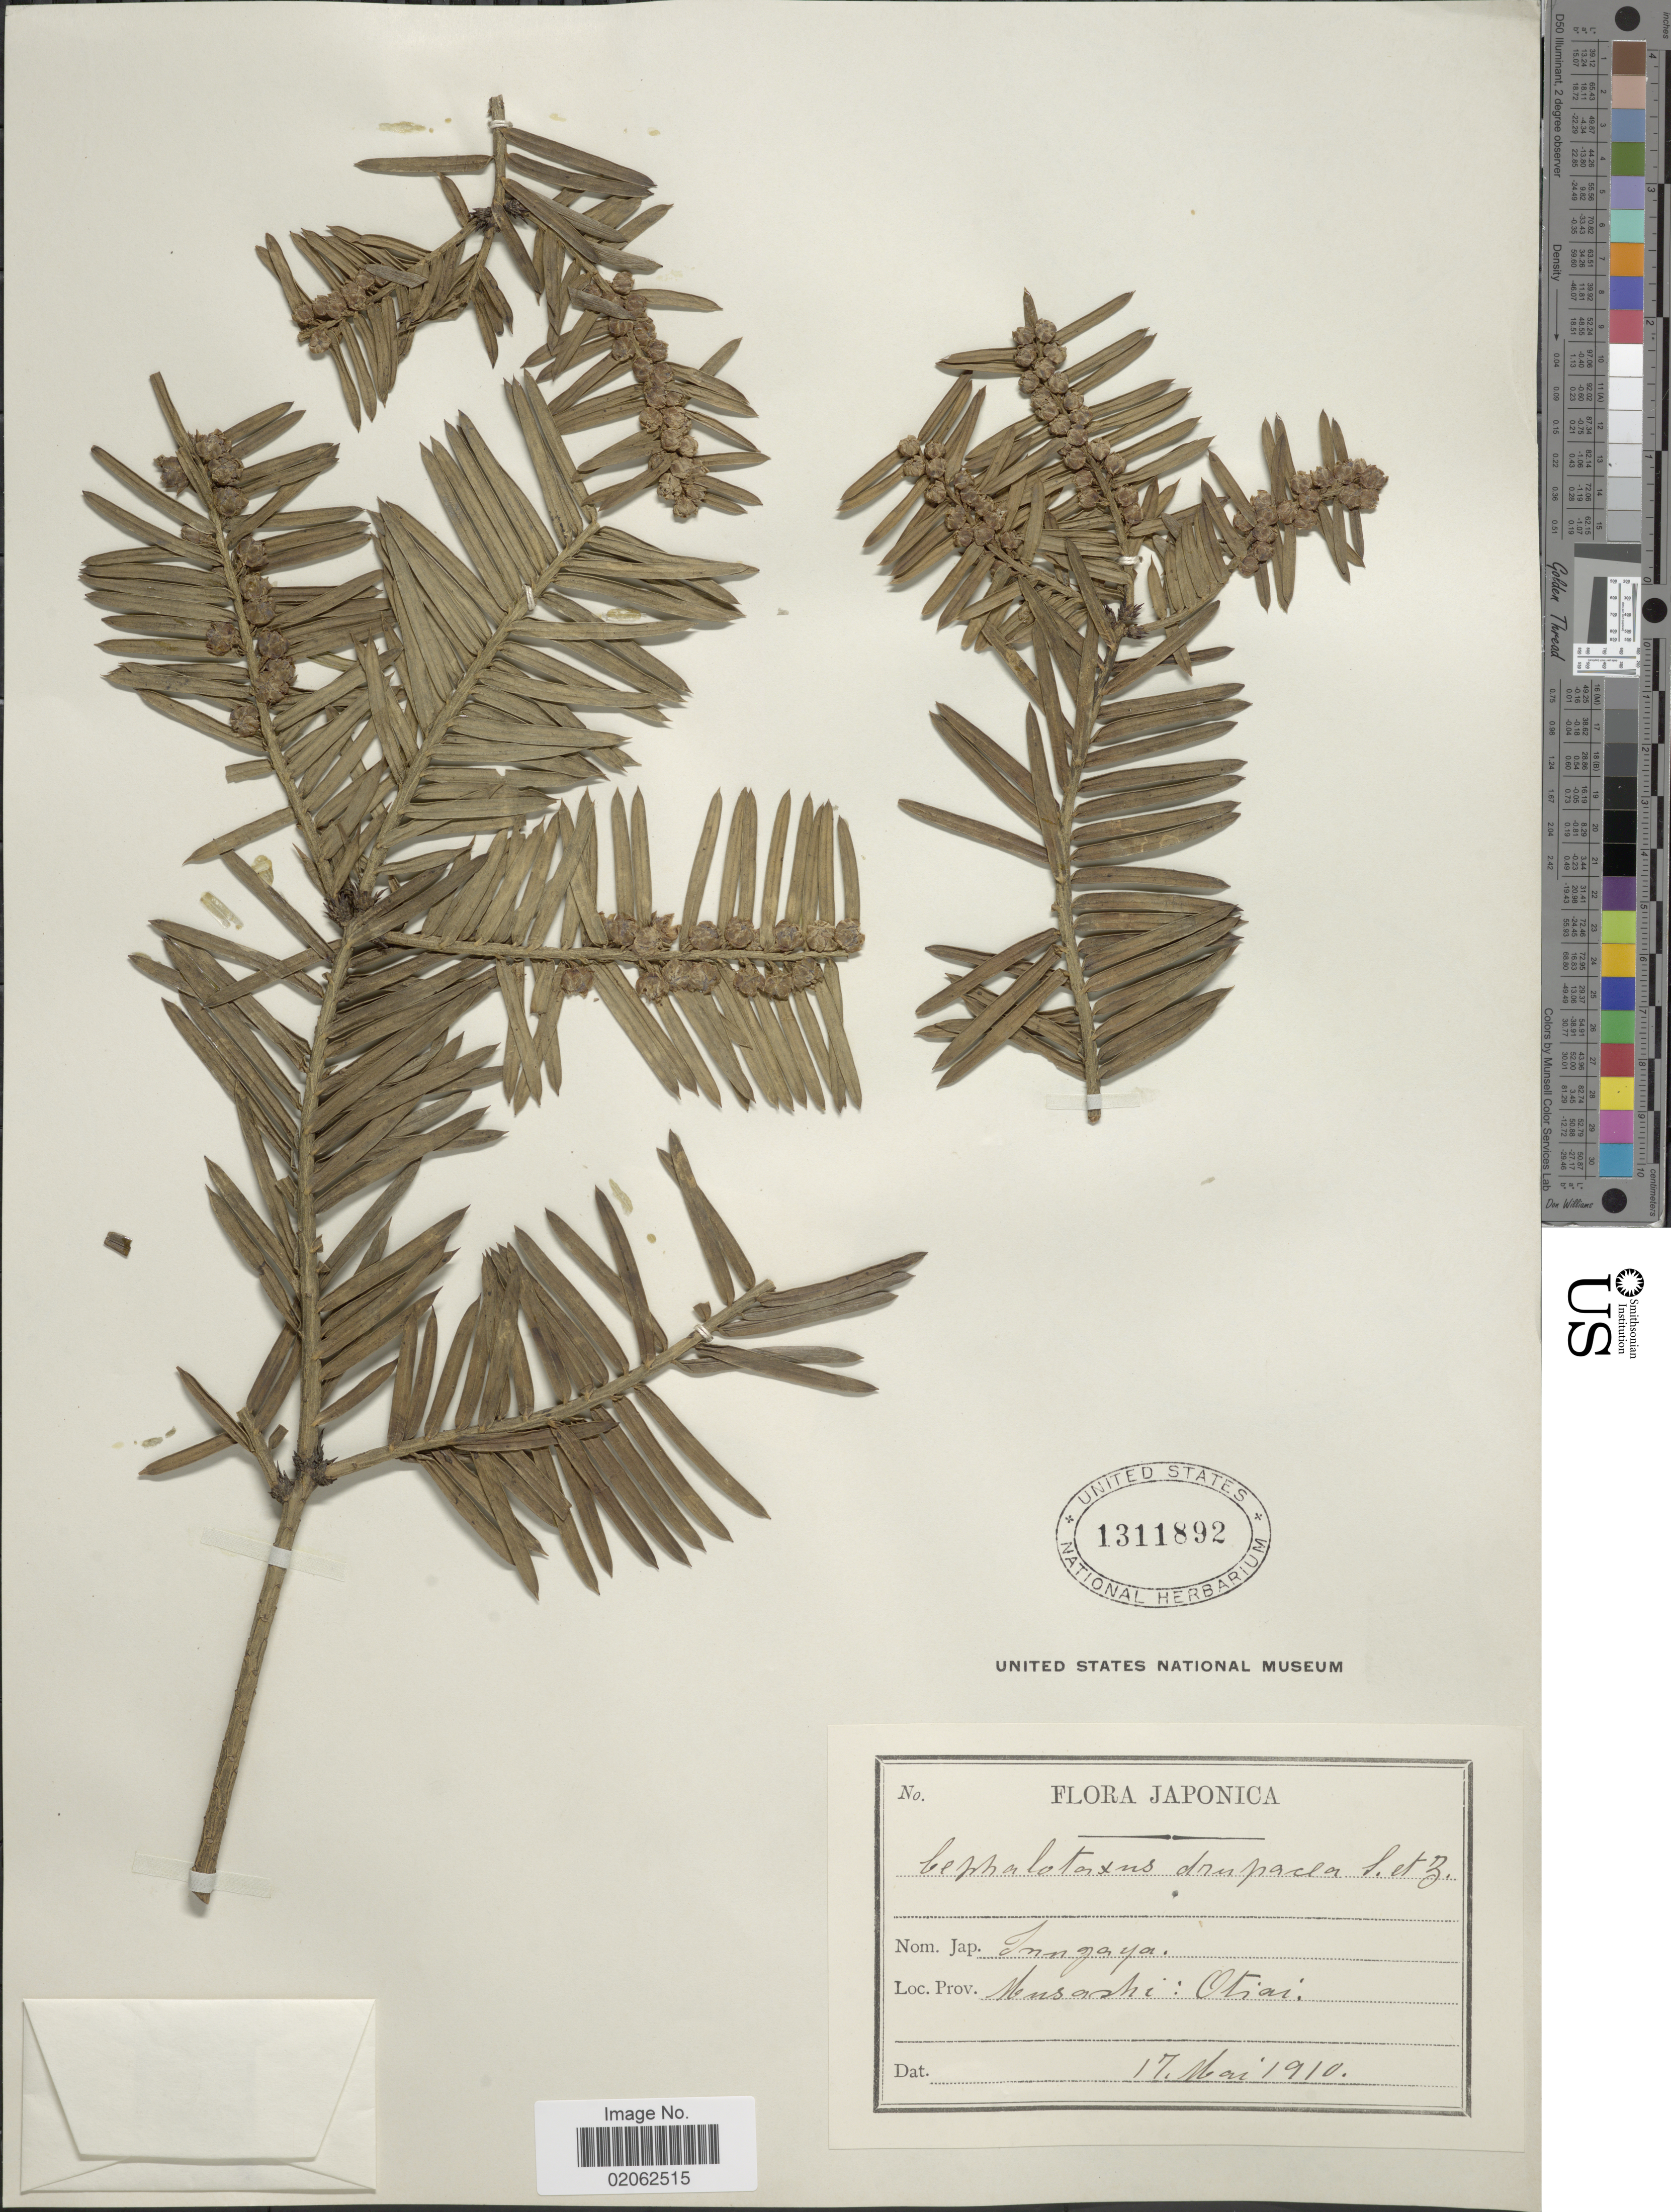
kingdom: Plantae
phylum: Tracheophyta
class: Pinopsida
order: Pinales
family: Cephalotaxaceae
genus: Cephalotaxus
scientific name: Cephalotaxus harringtonia var. drupacea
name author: (Siebold & Zucc.) Koidz.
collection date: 1910-05-17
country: Japan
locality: Japonica. Musashi: Otiai.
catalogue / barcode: US 1311892